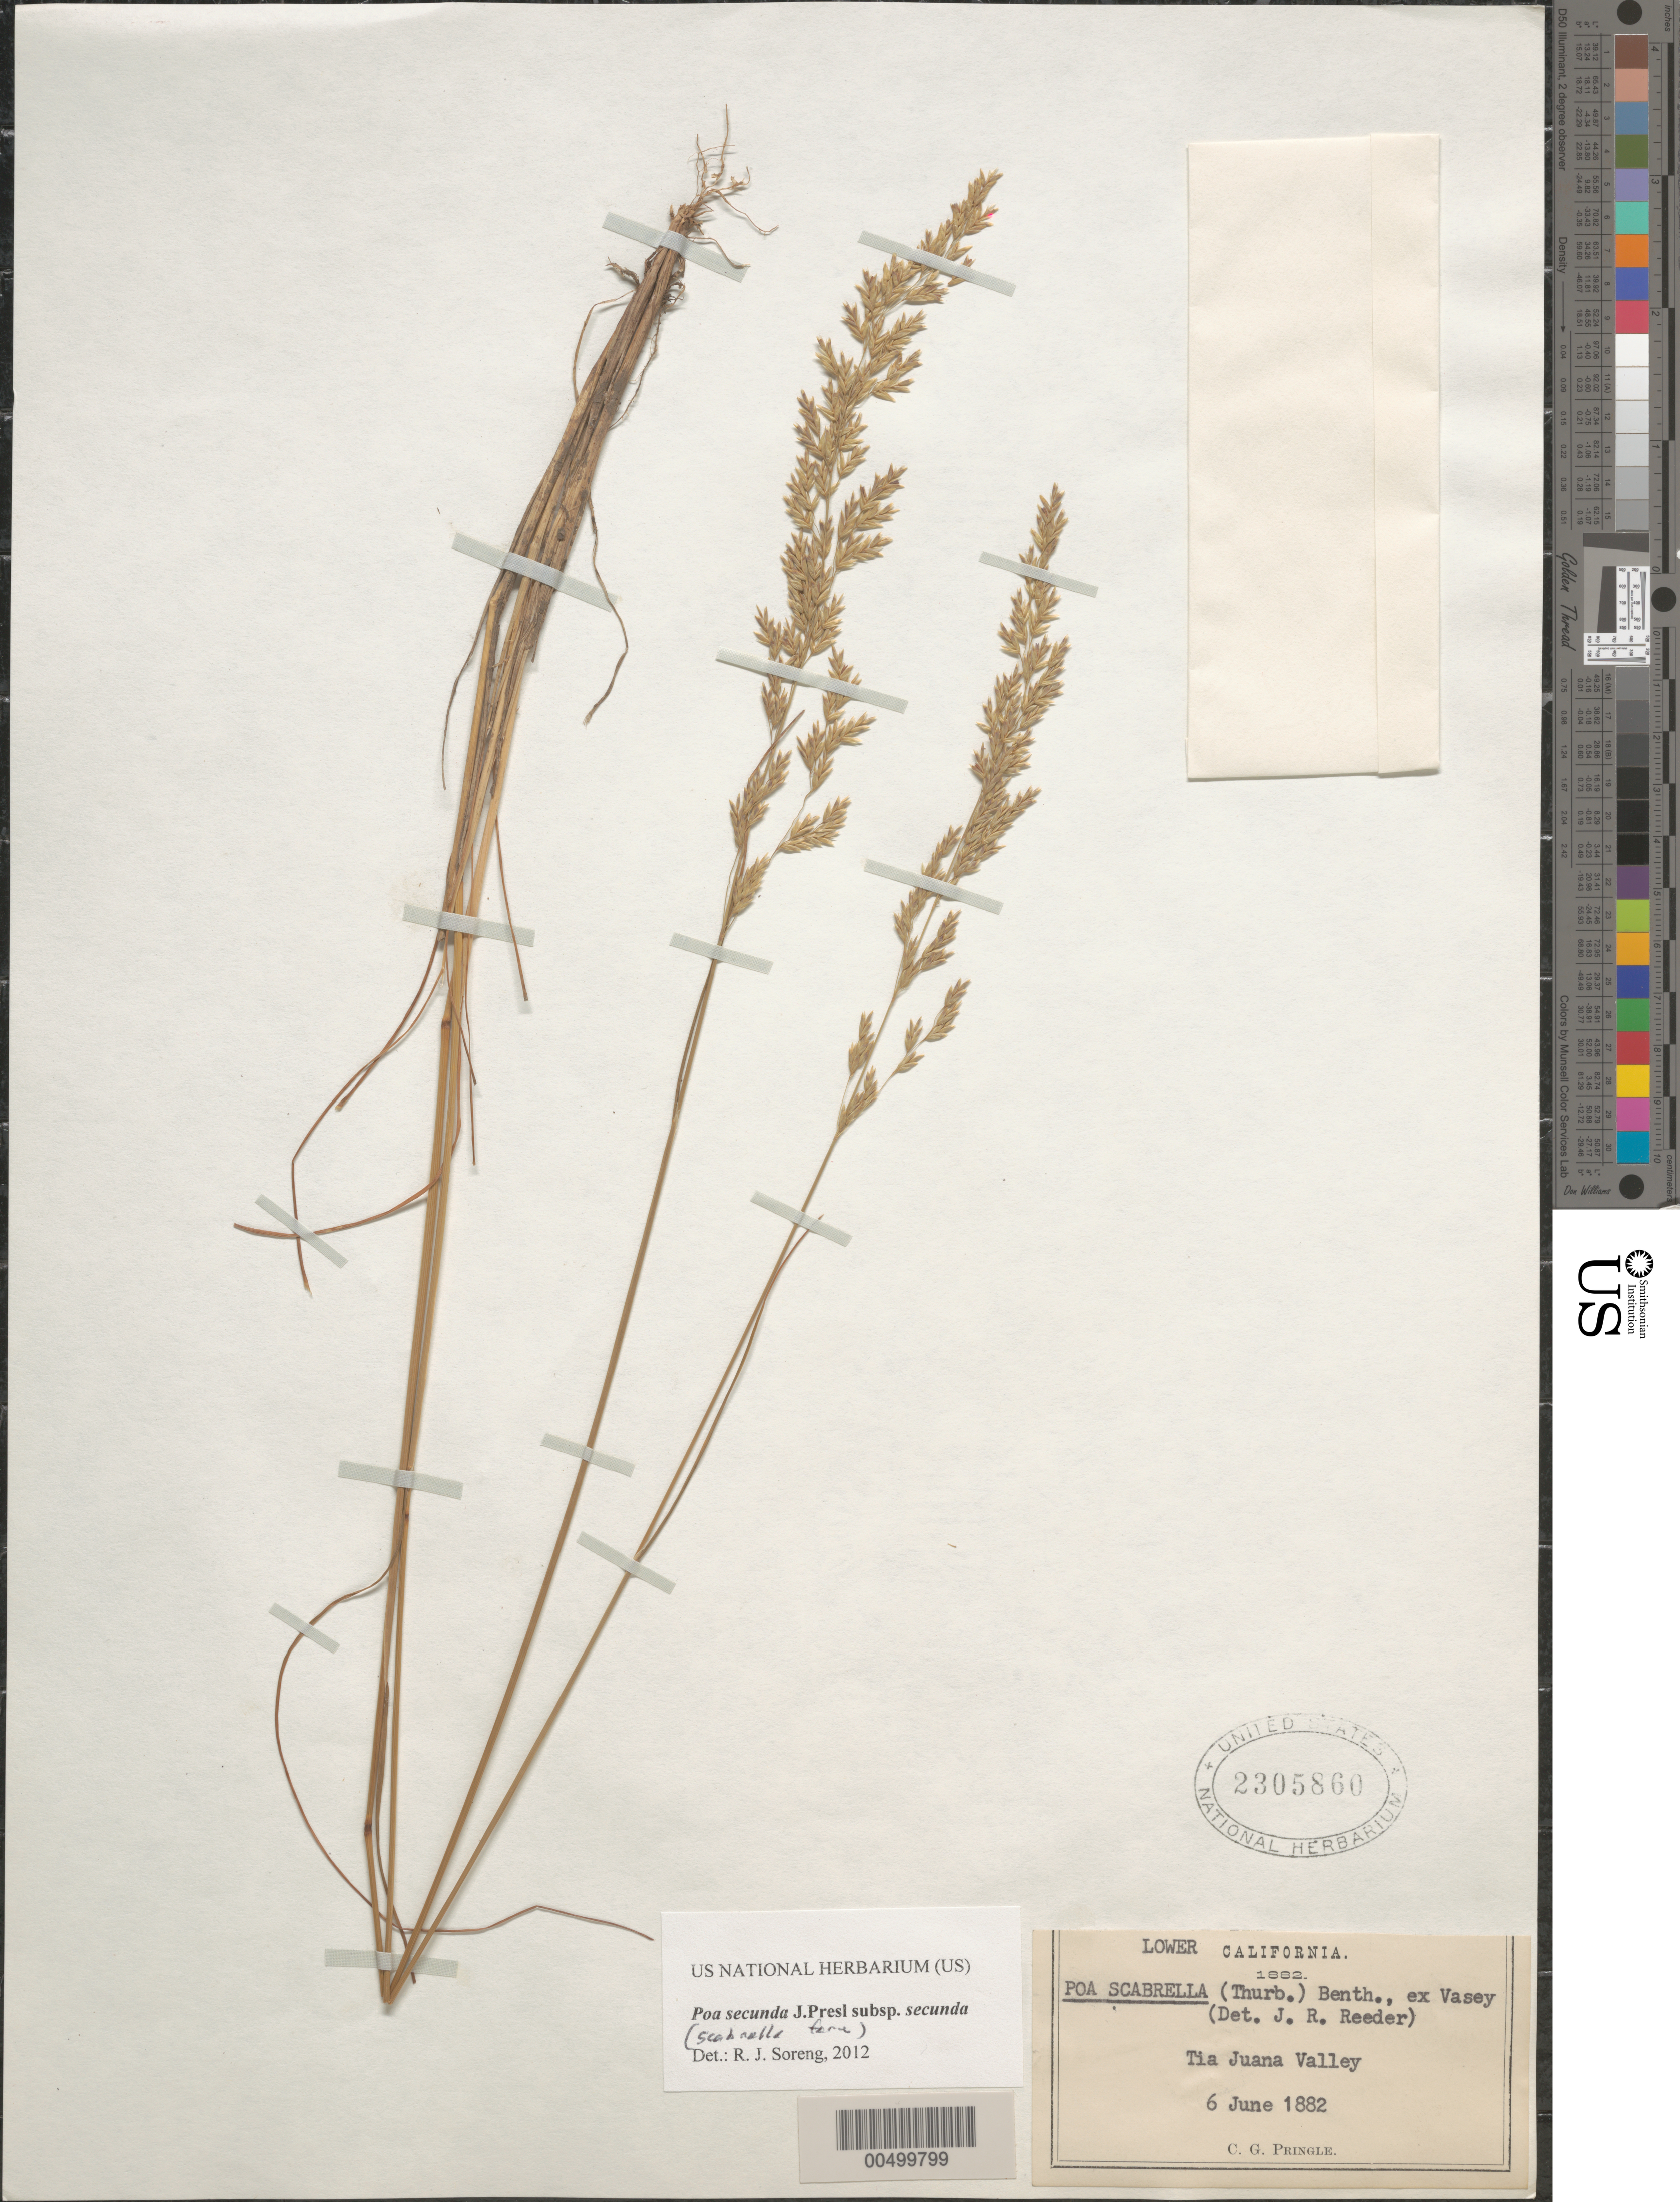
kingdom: Plantae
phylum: Tracheophyta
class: Liliopsida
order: Poales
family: Poaceae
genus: Poa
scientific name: Poa secunda subsp. secunda var. scabrella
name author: (Thurb.) Soreng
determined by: Soreng, Robert J., Research Associate (BOT), Smithsonian Institution - National Museum of Natural History (UNITED STATES)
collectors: C. G. Pringle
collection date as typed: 6 Jun 1882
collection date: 1882-06-06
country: Mexico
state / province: Baja California Norte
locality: Tia Juana Valley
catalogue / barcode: US 2305860